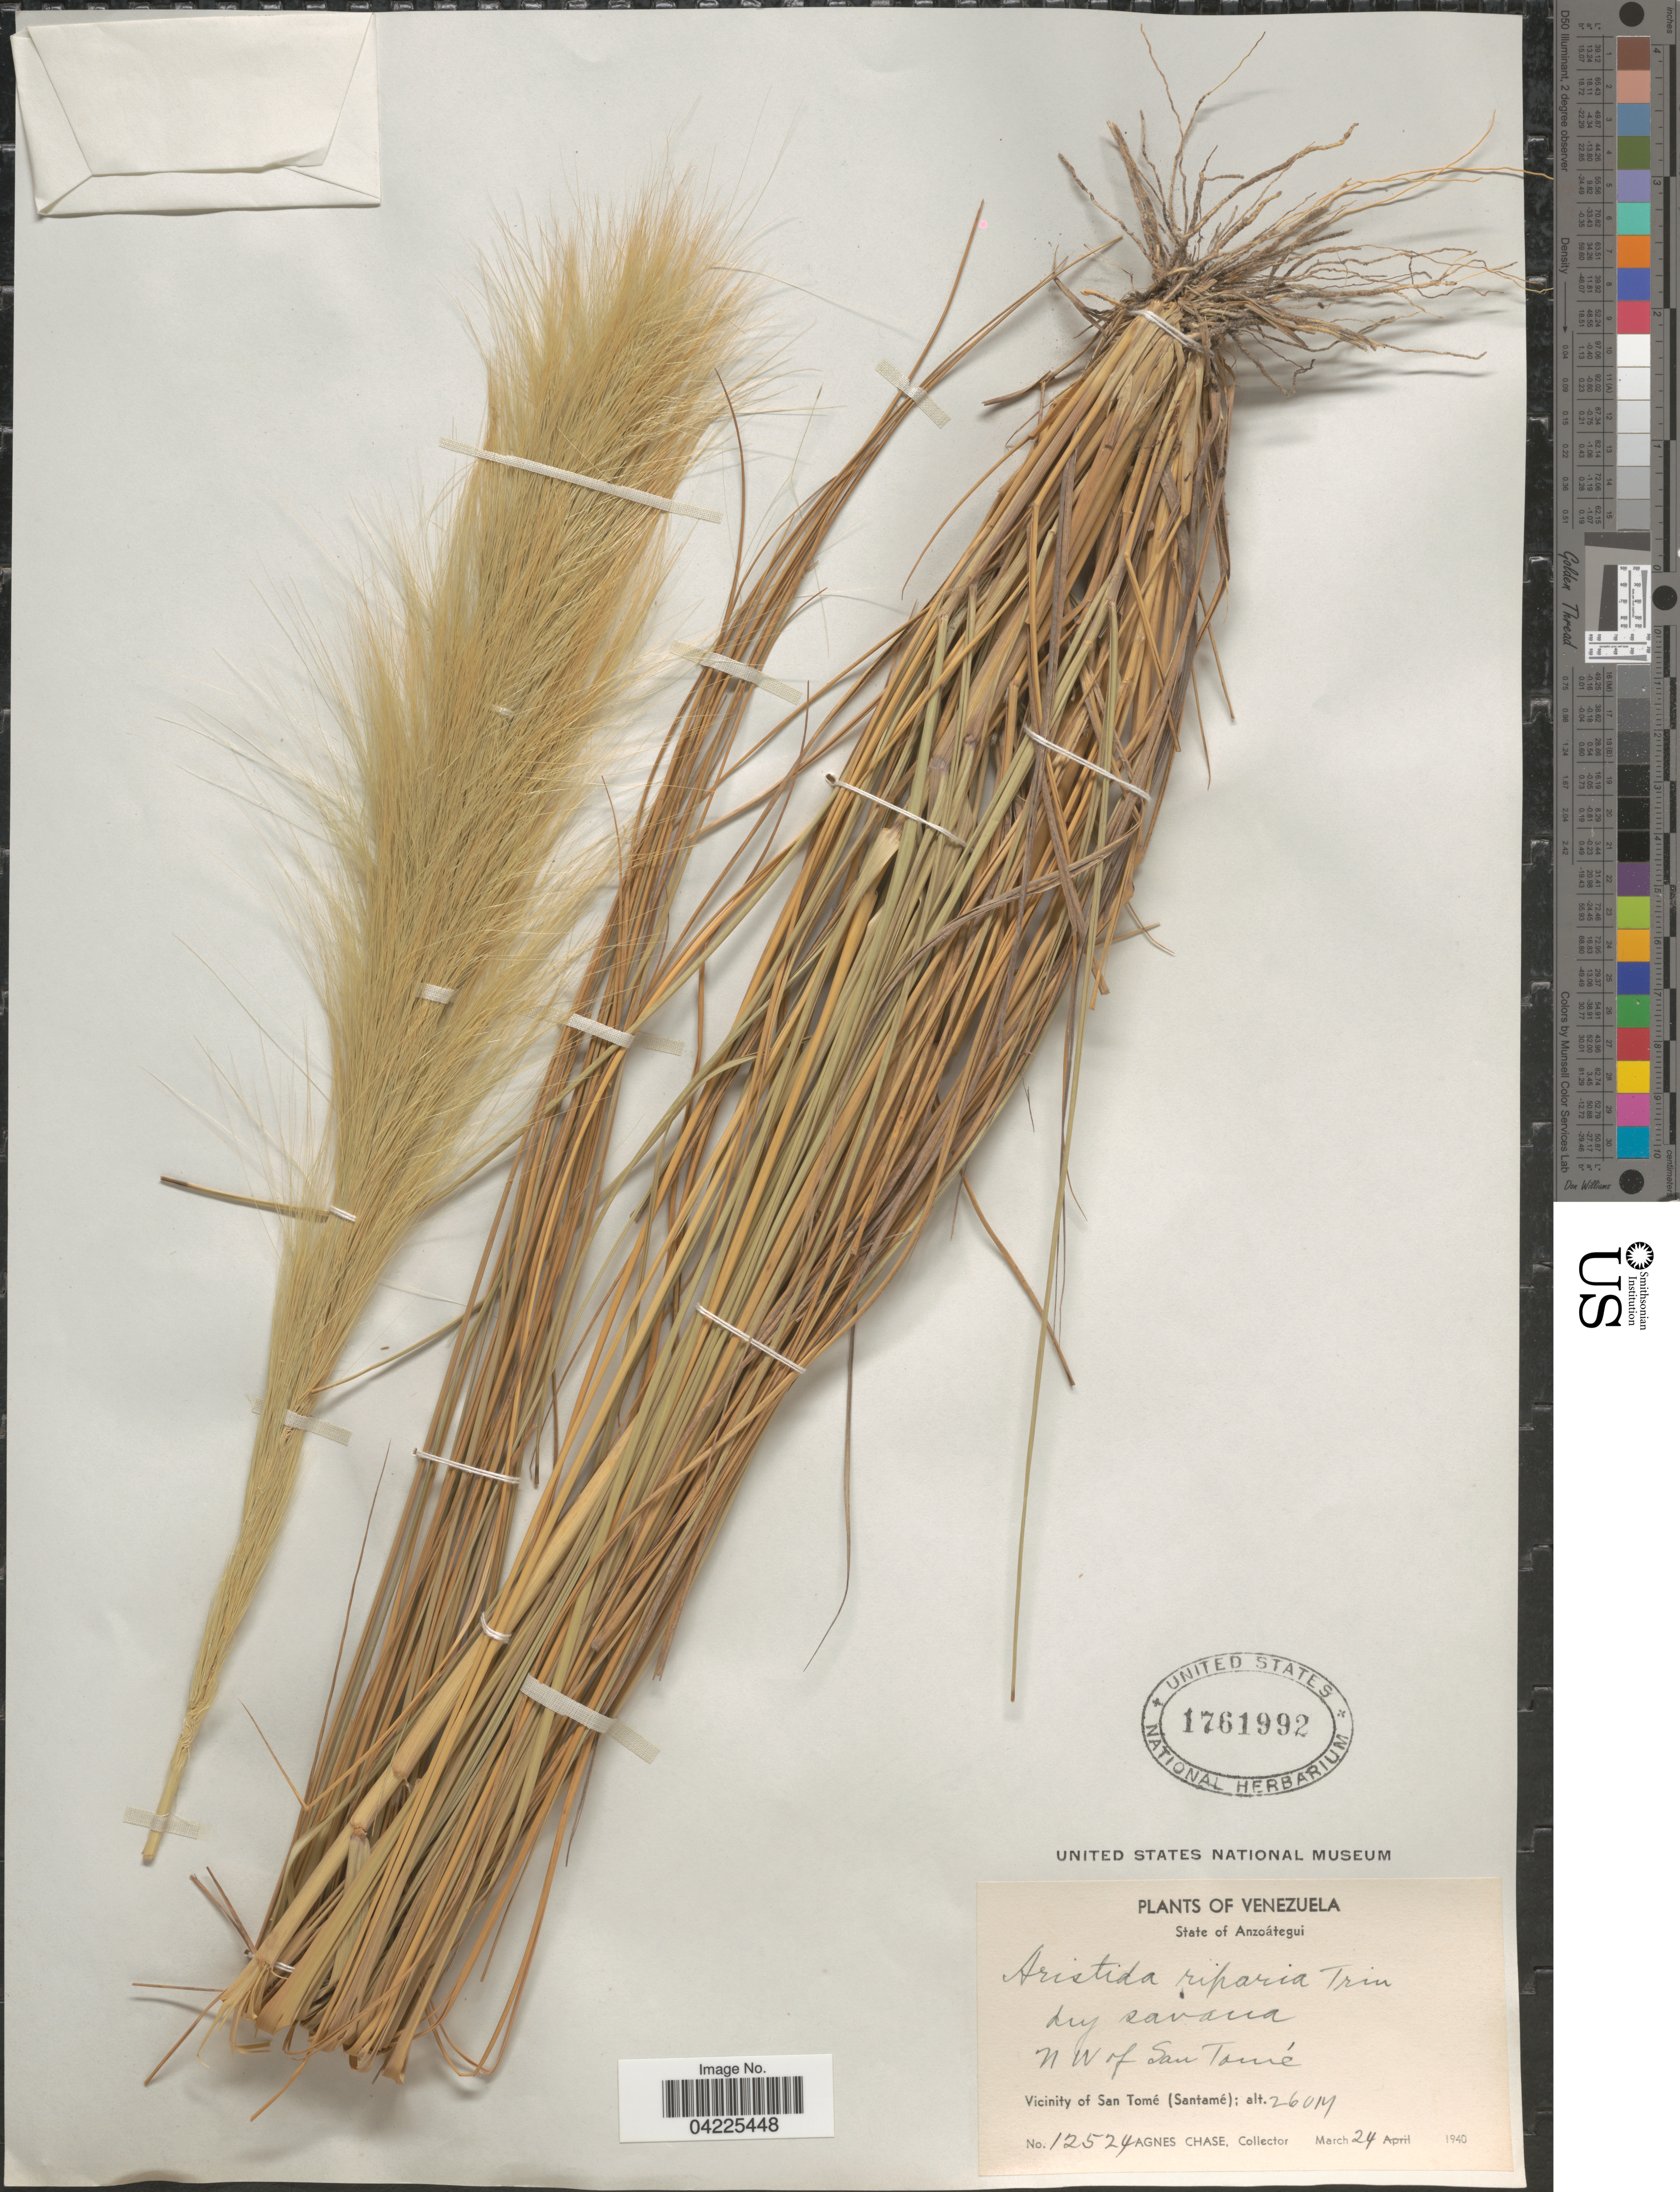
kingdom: Plantae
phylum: Tracheophyta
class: Liliopsida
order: Poales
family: Poaceae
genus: Aristida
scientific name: Aristida riparia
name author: Trin.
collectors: A. Chase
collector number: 12524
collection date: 1940-03-24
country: Venezuela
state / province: Anzoategui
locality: Dry savana. N W of San Tomé. Vicinity of San Tomé (Santamé).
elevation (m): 260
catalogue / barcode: US 1761992